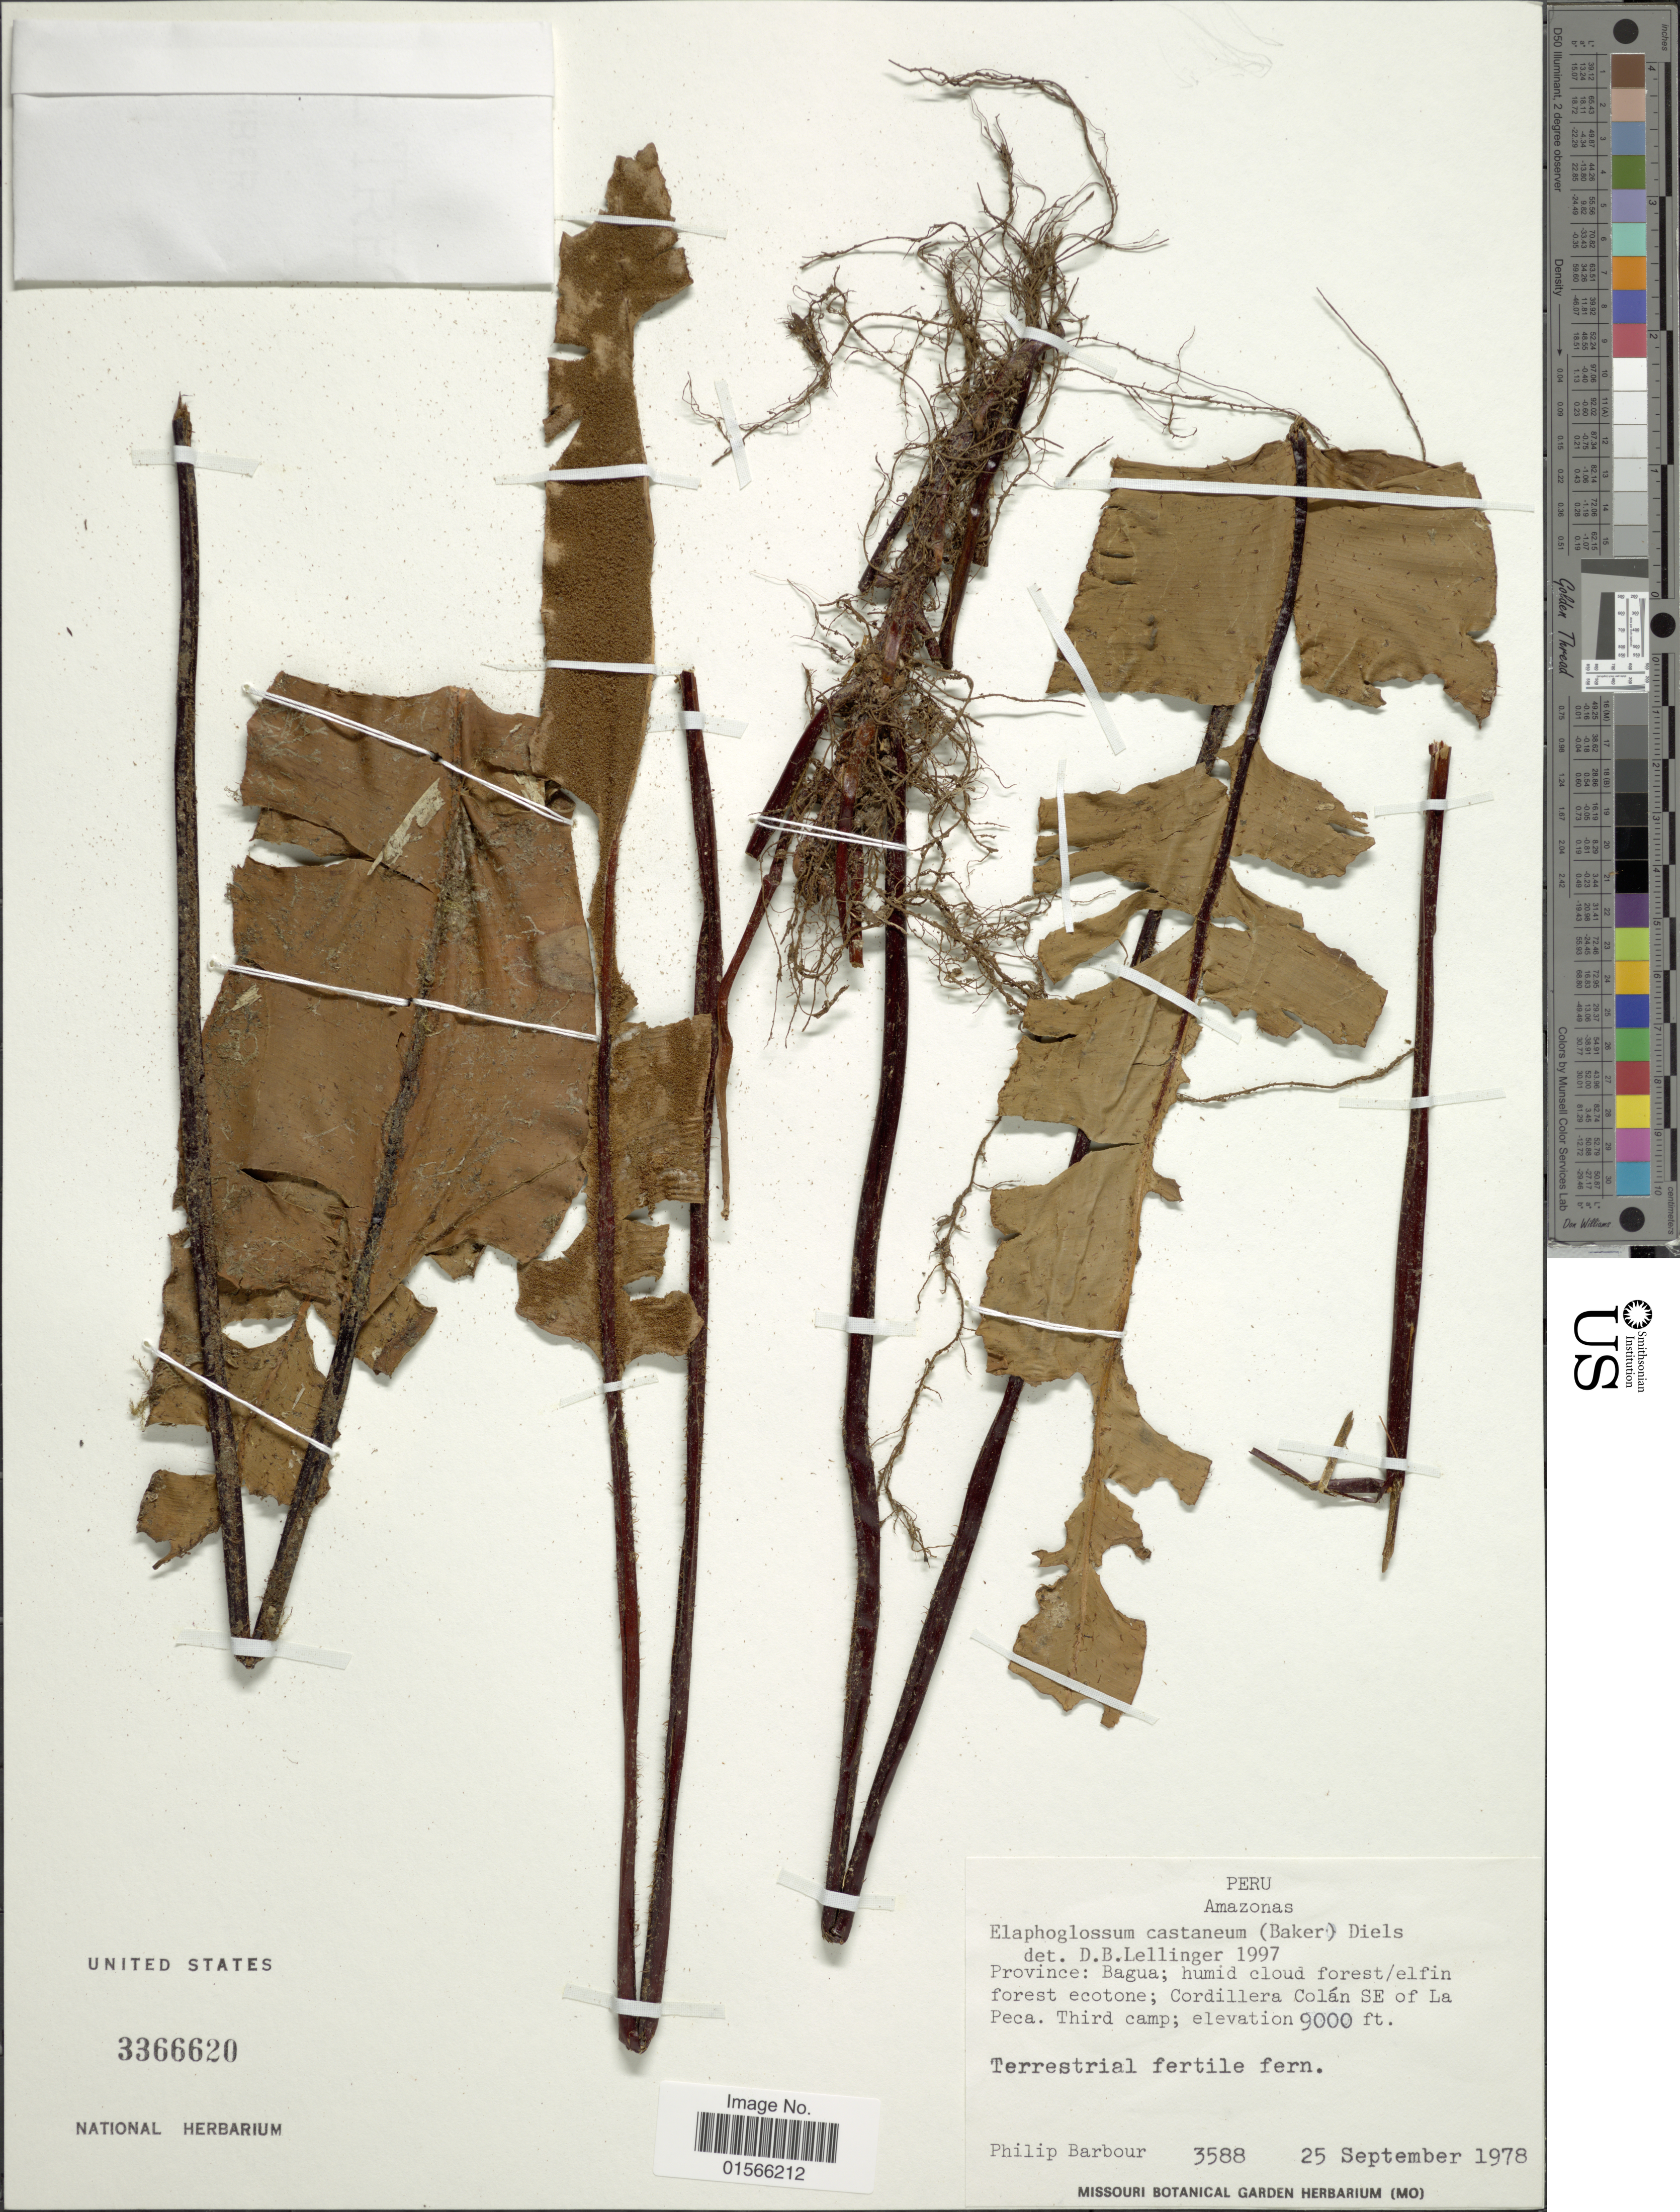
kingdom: Plantae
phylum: Tracheophyta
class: Polypodiopsida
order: Polypodiales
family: Dryopteridaceae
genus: Elaphoglossum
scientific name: Elaphoglossum castaneum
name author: (Baker) Diels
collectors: P. Barbour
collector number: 3588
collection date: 1978-09-25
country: Peru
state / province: Amazonas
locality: Province: Bagua; humid cloud forest/elfin forest ecotone; Cordillera Colán SE of La Peca. Third Camp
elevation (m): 2743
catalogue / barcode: US 3366620